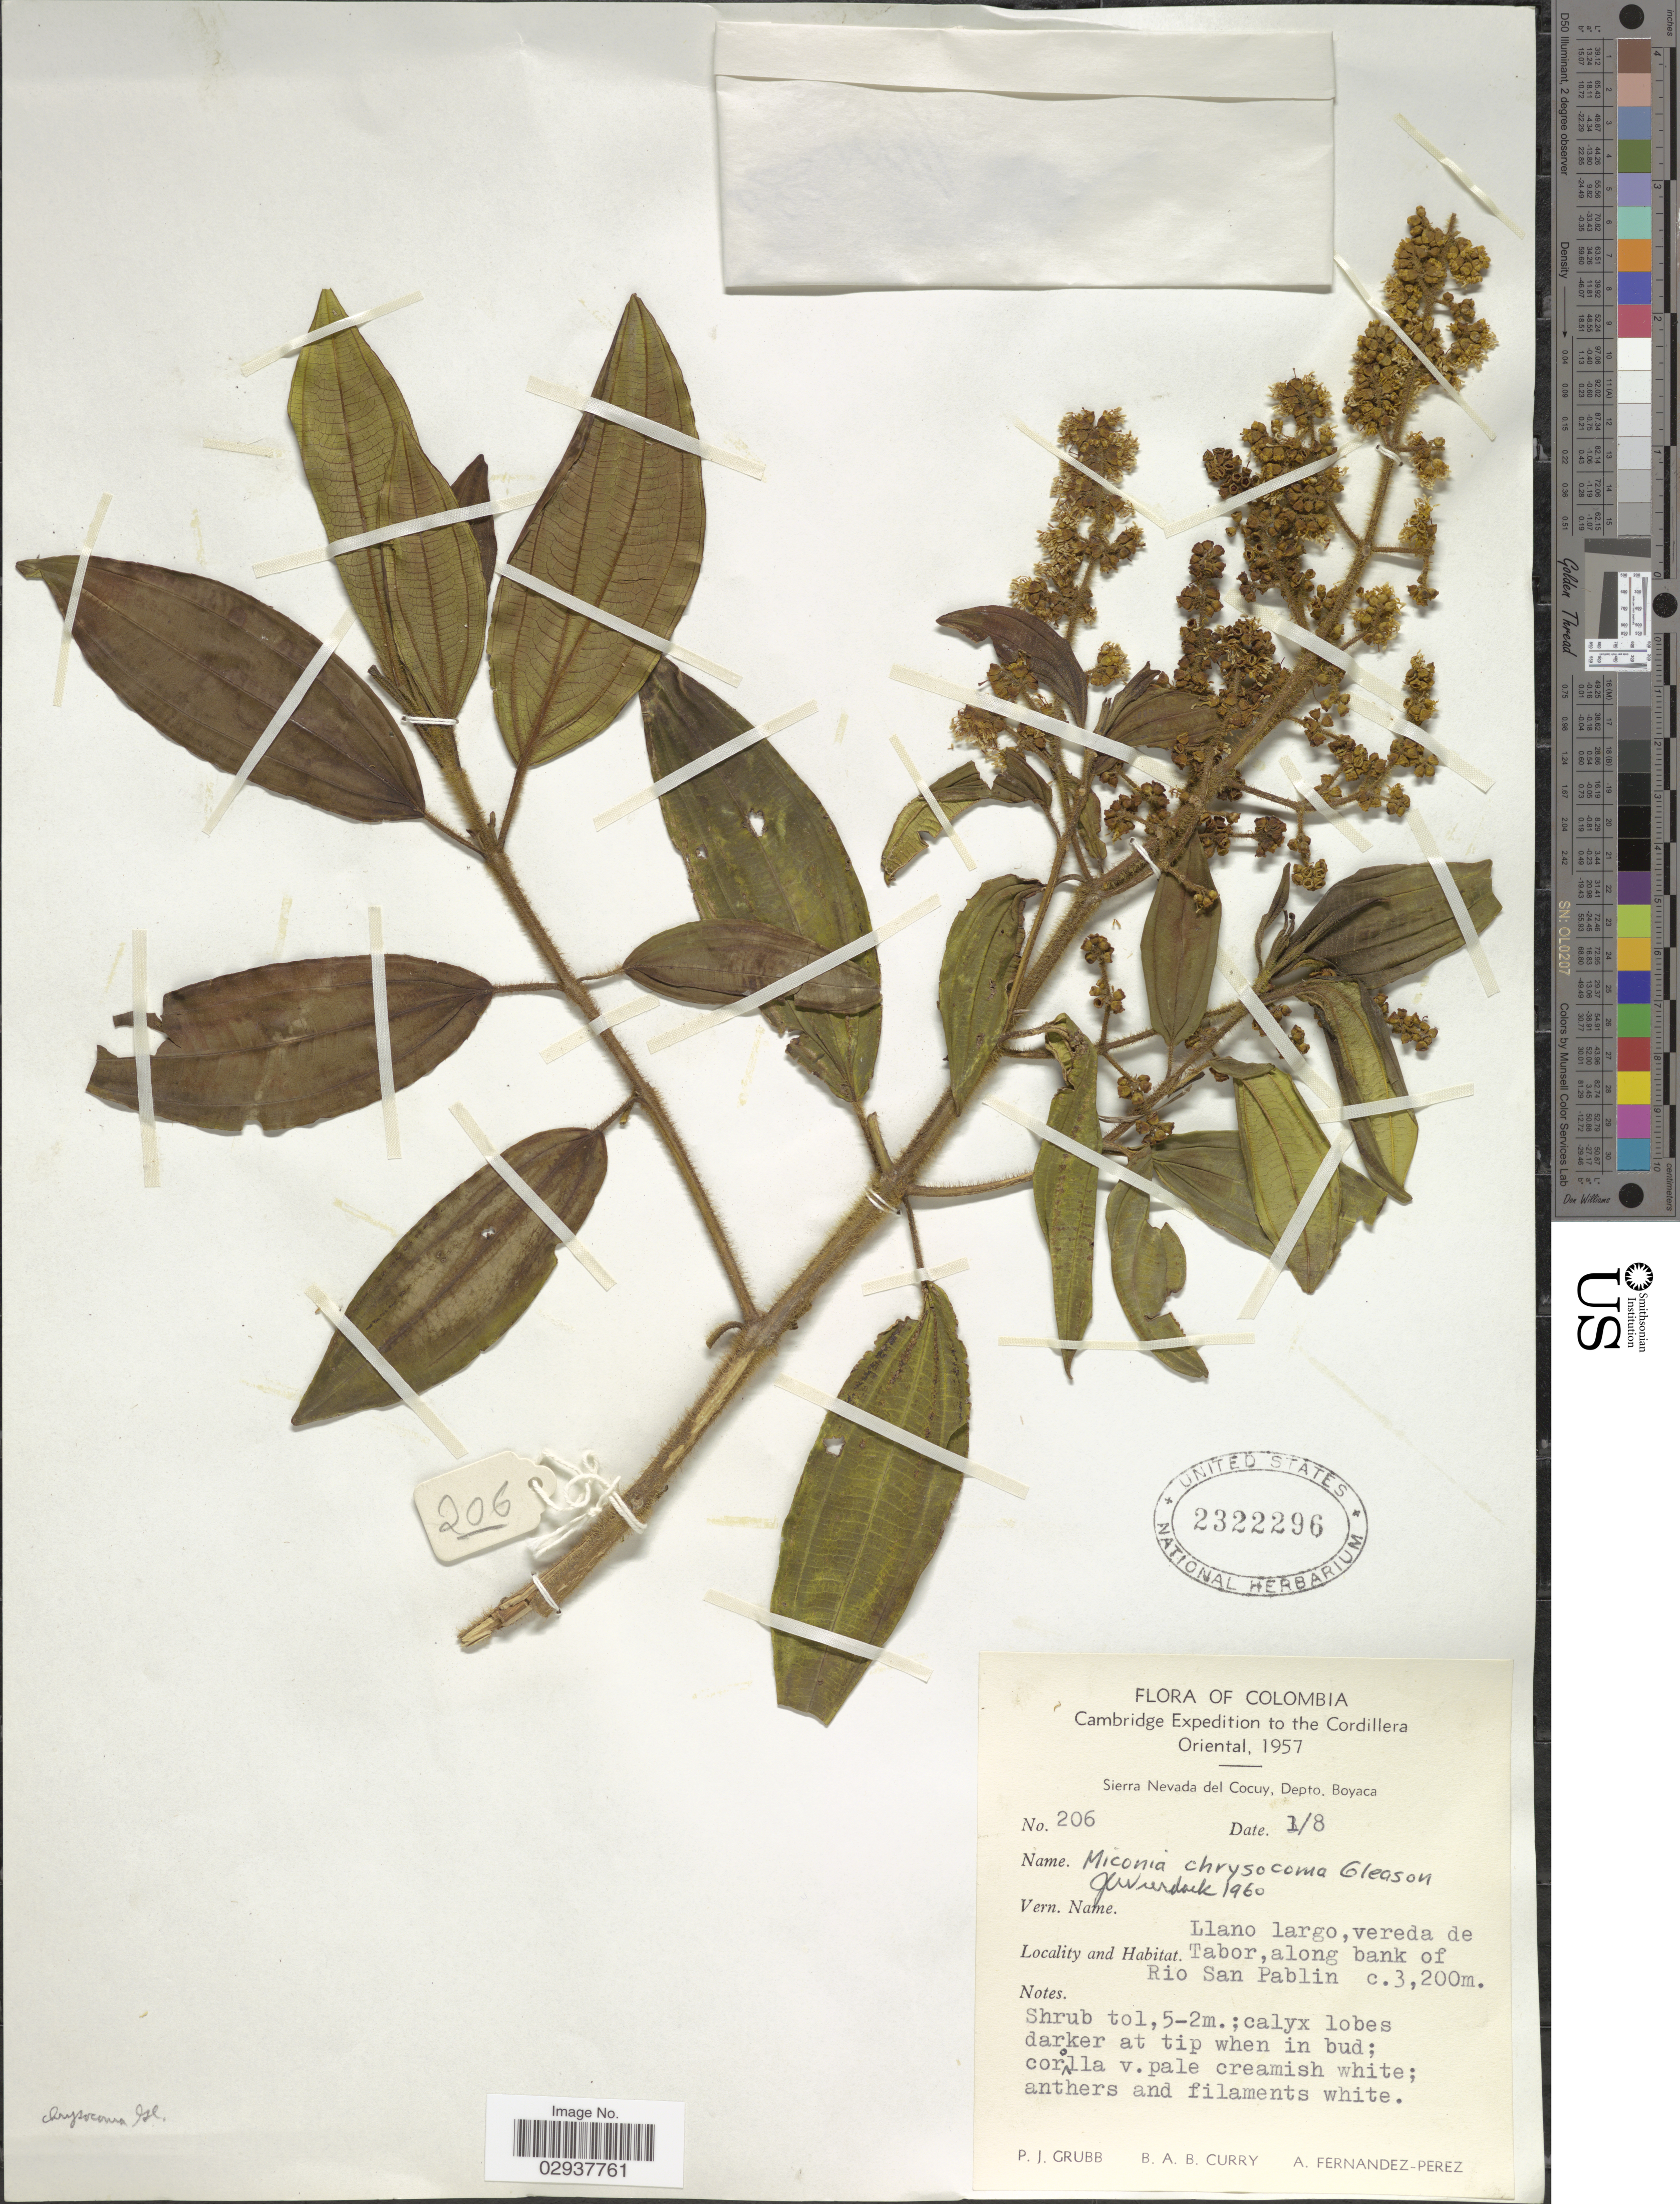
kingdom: Plantae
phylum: Tracheophyta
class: Magnoliopsida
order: Myrtales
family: Melastomataceae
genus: Miconia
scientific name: Miconia chrysocoma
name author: Gleason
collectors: P. J. Grubb, B. A. B. Curry & A. Fernández-Pérez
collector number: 206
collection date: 1957-08-01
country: Colombia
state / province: Boyacá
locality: The Cordillera Oriental. Sierra Nevada del Cocuy, Depto. Boyaca. Llano largo, vereda de Tabor, along bank of Rio San Pablin.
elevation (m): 3200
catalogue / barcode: US 2322296